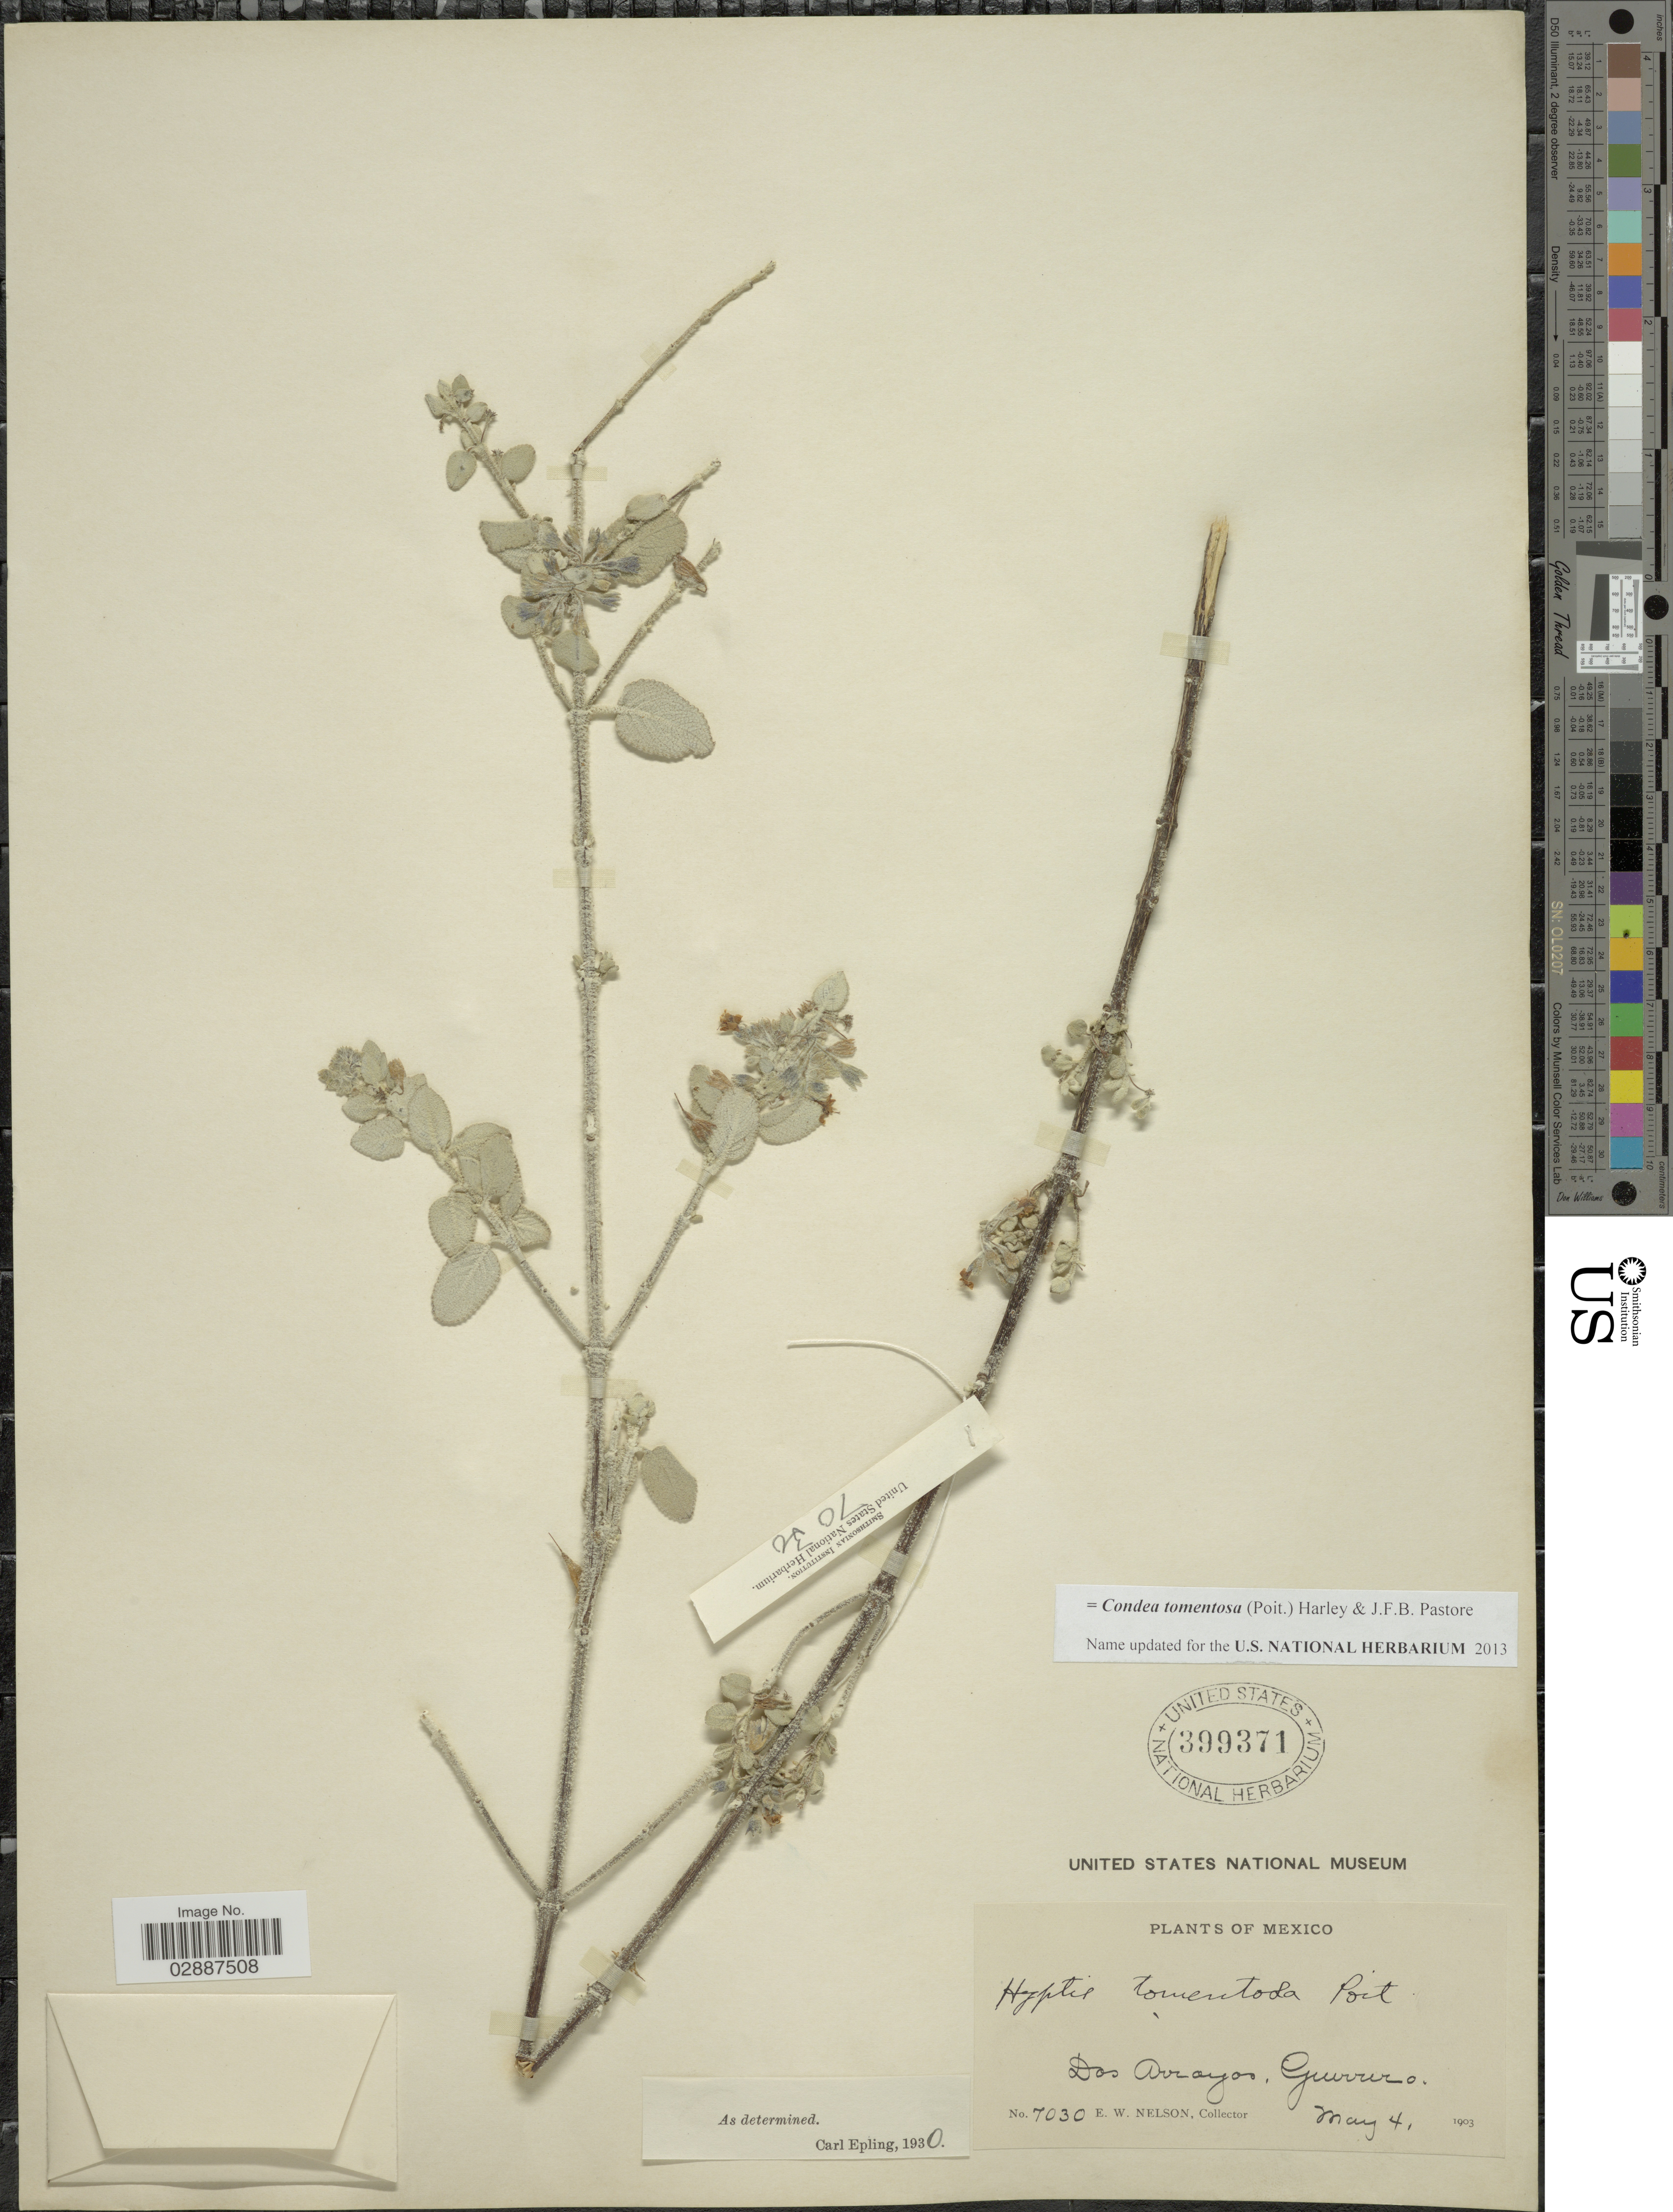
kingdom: Plantae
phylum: Tracheophyta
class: Magnoliopsida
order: Lamiales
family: Lamiaceae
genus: Condea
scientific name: Condea tomentosa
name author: (Poit.) Harley & J.F.B. Pastore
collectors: E. W. Nelson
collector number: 7030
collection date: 1903-05-04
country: Mexico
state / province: Guerrero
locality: Dos Arrayos.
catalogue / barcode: US 399371